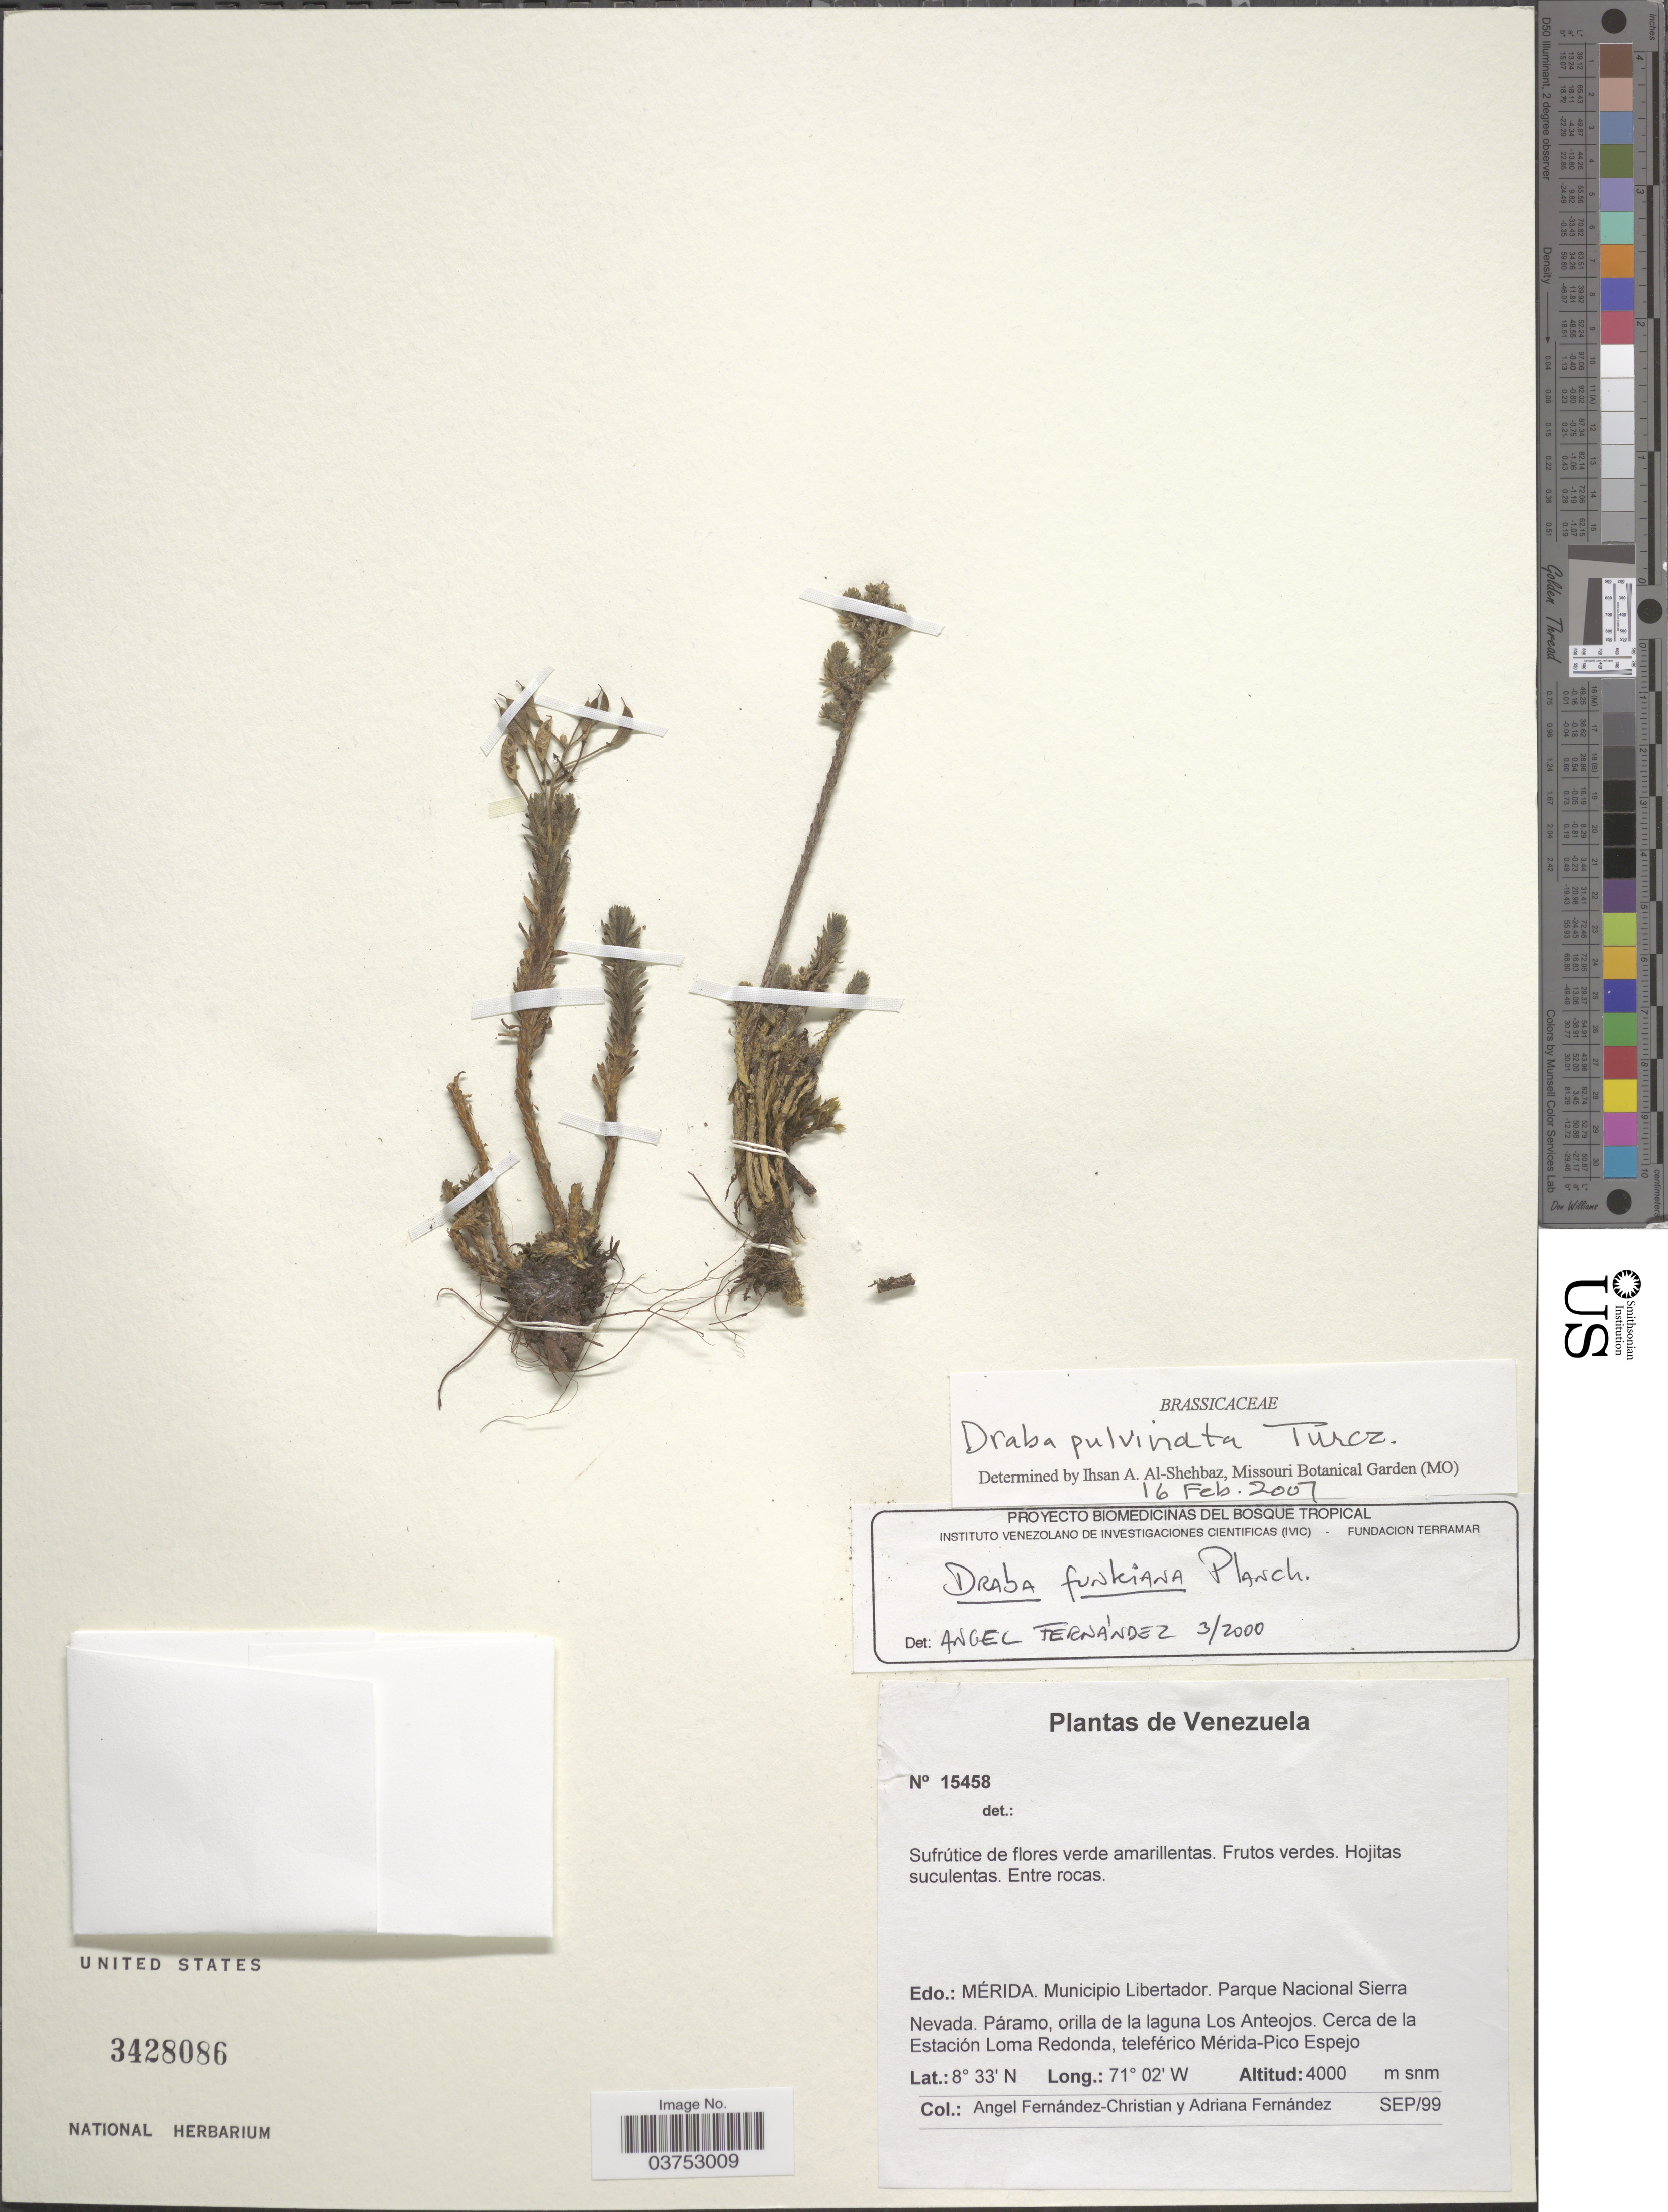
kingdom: Plantae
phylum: Tracheophyta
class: Magnoliopsida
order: Brassicales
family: Brassicaceae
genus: Draba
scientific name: Draba pulvinata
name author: Turcz.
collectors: Á. Fernández & A. Fernández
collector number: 15458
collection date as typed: Transcribed d/m/y: /9/99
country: Venezuela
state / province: Mérida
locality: Municipio Libertador. Parque Nacional Sierra Nevada. Páramo, orilla de la laguna Los Anteojos. Cerca de la Estación Loma Redonda, teleférico Mérida-Pico Espejo.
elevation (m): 4000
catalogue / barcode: US 3428086